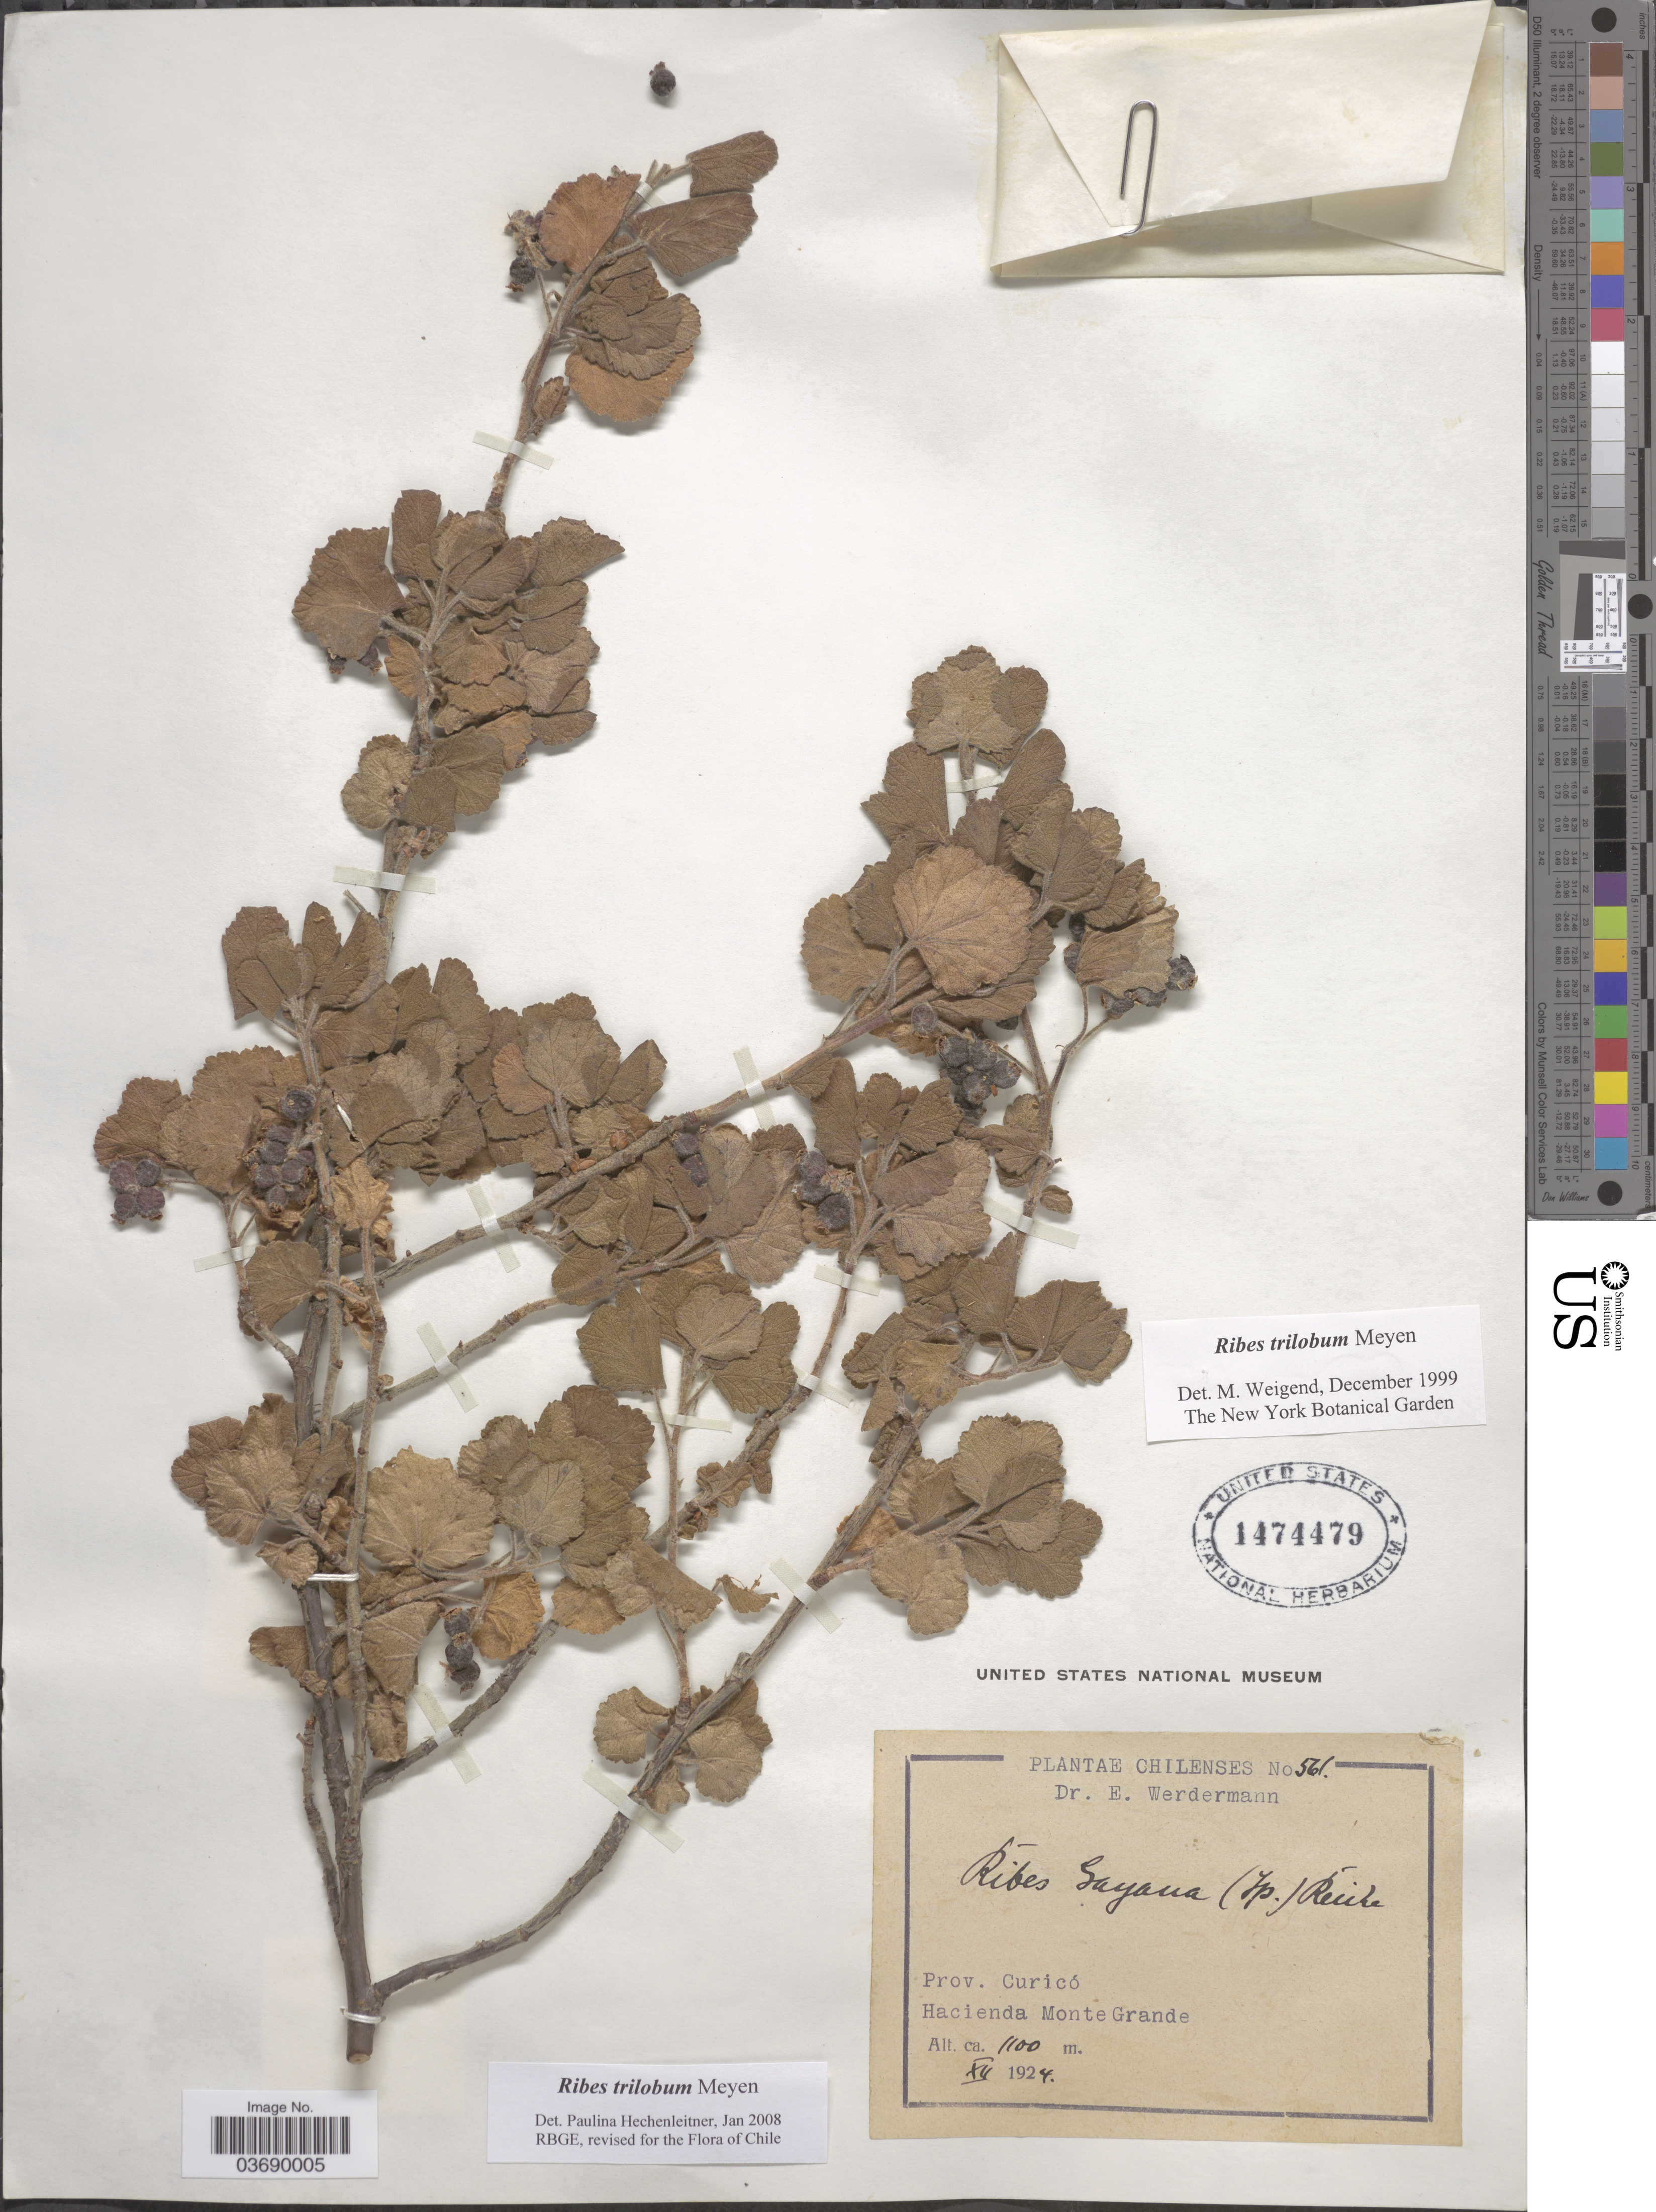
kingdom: Plantae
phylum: Tracheophyta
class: Magnoliopsida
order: Saxifragales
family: Grossulariaceae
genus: Ribes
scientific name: Ribes trilobum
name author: Meyen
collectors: E. Werdermann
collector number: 561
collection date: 1924-12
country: Chile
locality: Prov. Curicó, Hacienda Monte Grande.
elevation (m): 1100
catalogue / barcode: US 1474479